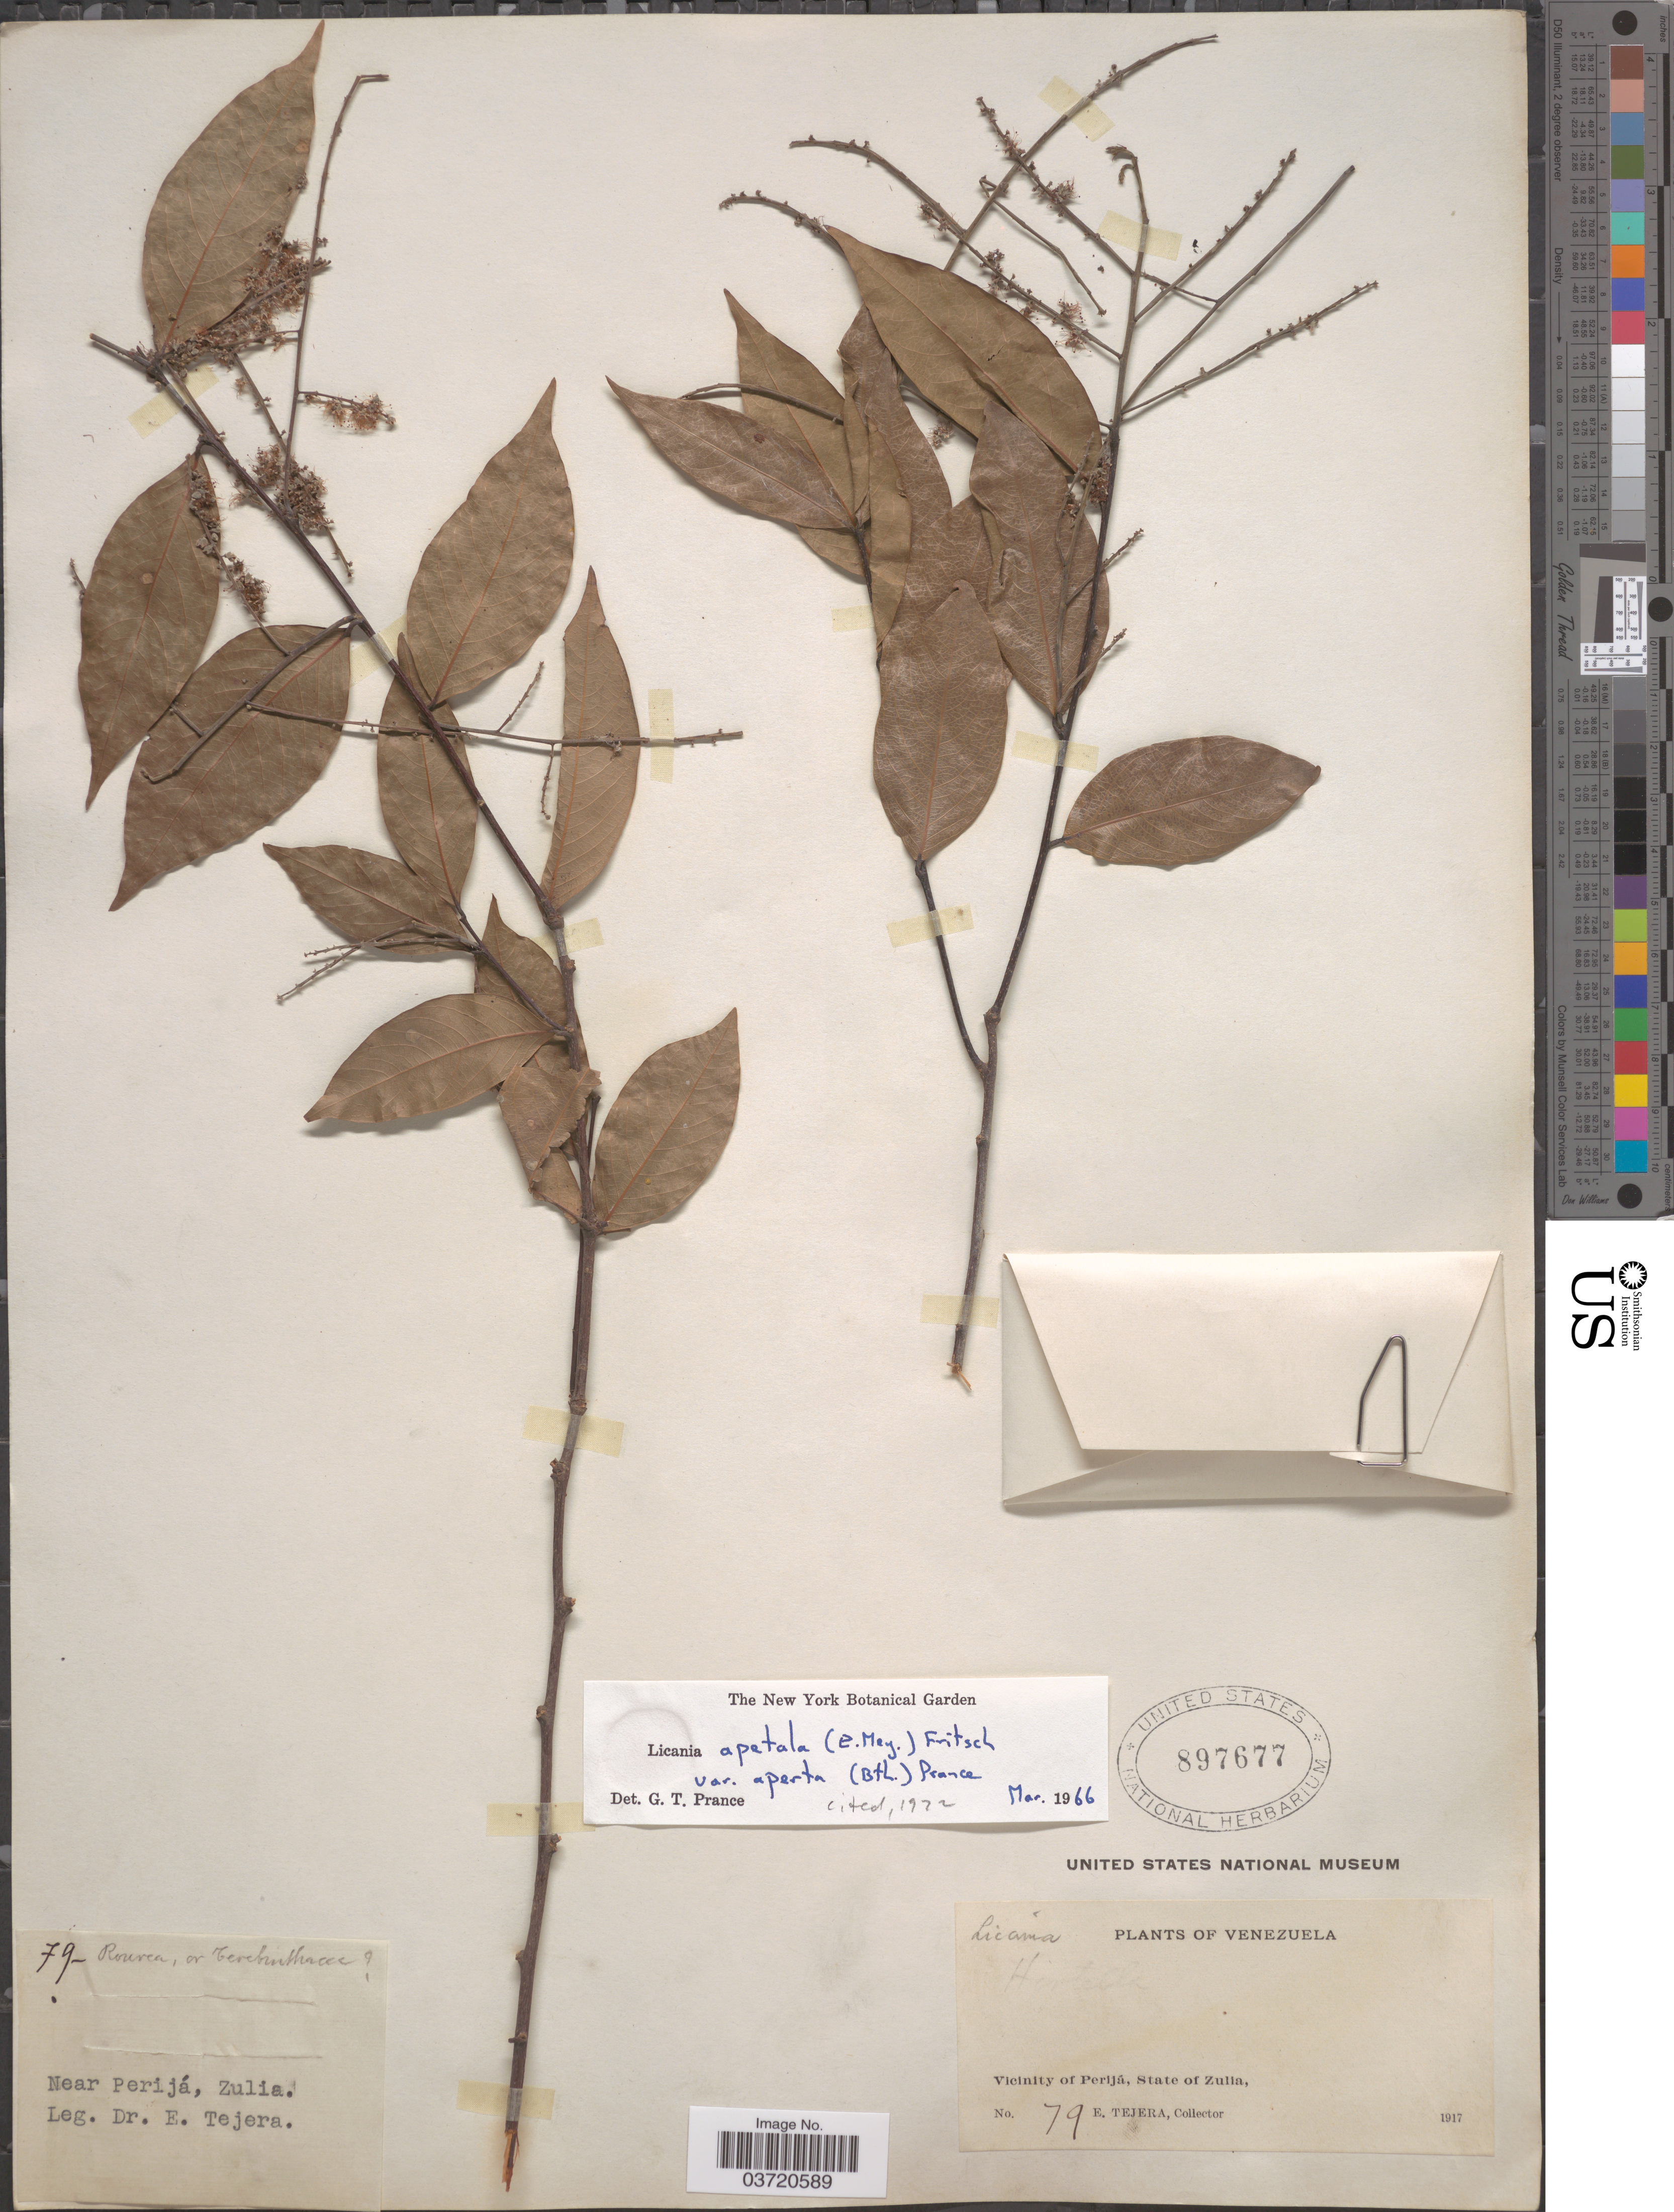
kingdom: Plantae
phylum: Tracheophyta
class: Magnoliopsida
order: Malpighiales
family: Chrysobalanaceae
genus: Leptobalanus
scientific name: Leptobalanus apetalus var. apertus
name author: (Benth.) Sothers & Prance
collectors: E. Tejera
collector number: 73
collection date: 1917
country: Venezuela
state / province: Zulia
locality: Near Perijá. Vicinity of Perijá.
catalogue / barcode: US 897677